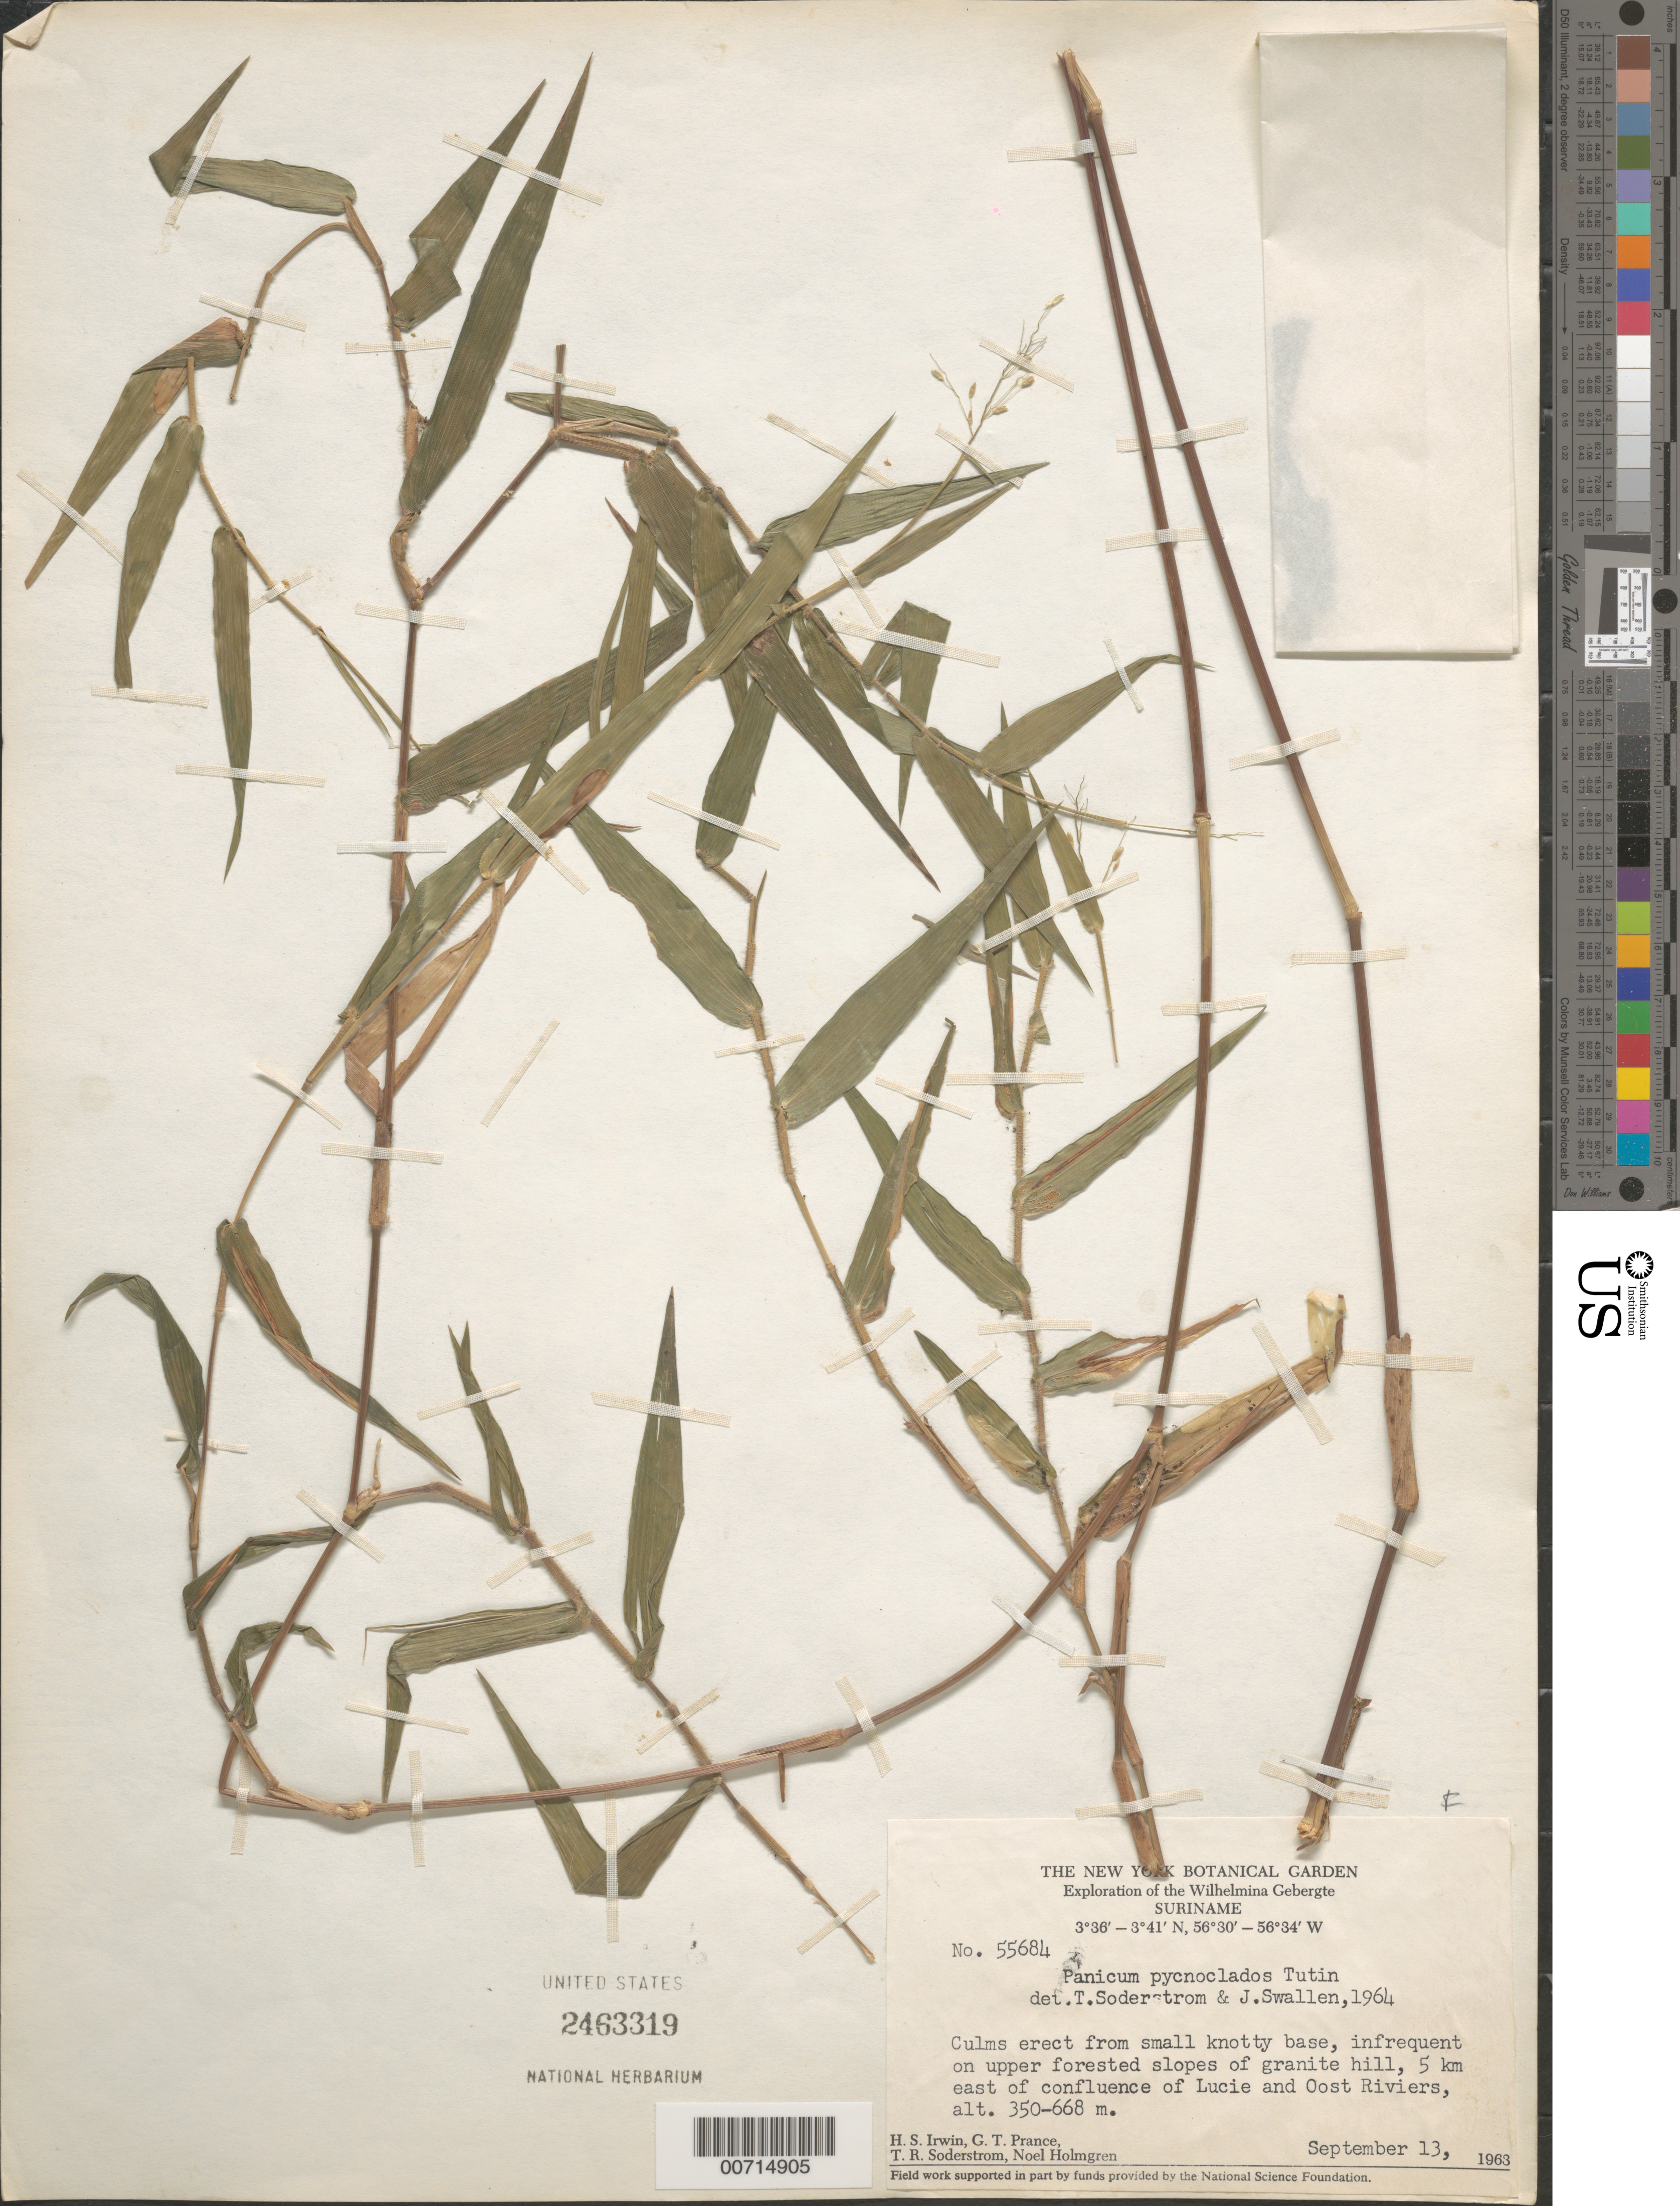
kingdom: Plantae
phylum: Tracheophyta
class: Liliopsida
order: Poales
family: Poaceae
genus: Panicum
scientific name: Panicum pycnoclados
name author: Tutin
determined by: Swallen, J. R.; Soderstrom, T. R.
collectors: H. Irwin, G. T. Prance, T. R. Soderstrom & N. H. Holmgren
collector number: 55684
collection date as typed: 13-Sep-63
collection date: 1963-09-13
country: Suriname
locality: Lucie R., 5 km E confluence with Oost R., Wilhelmina Gebergte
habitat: Upper forested slopes of granite hill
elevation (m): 350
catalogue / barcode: US 2463319